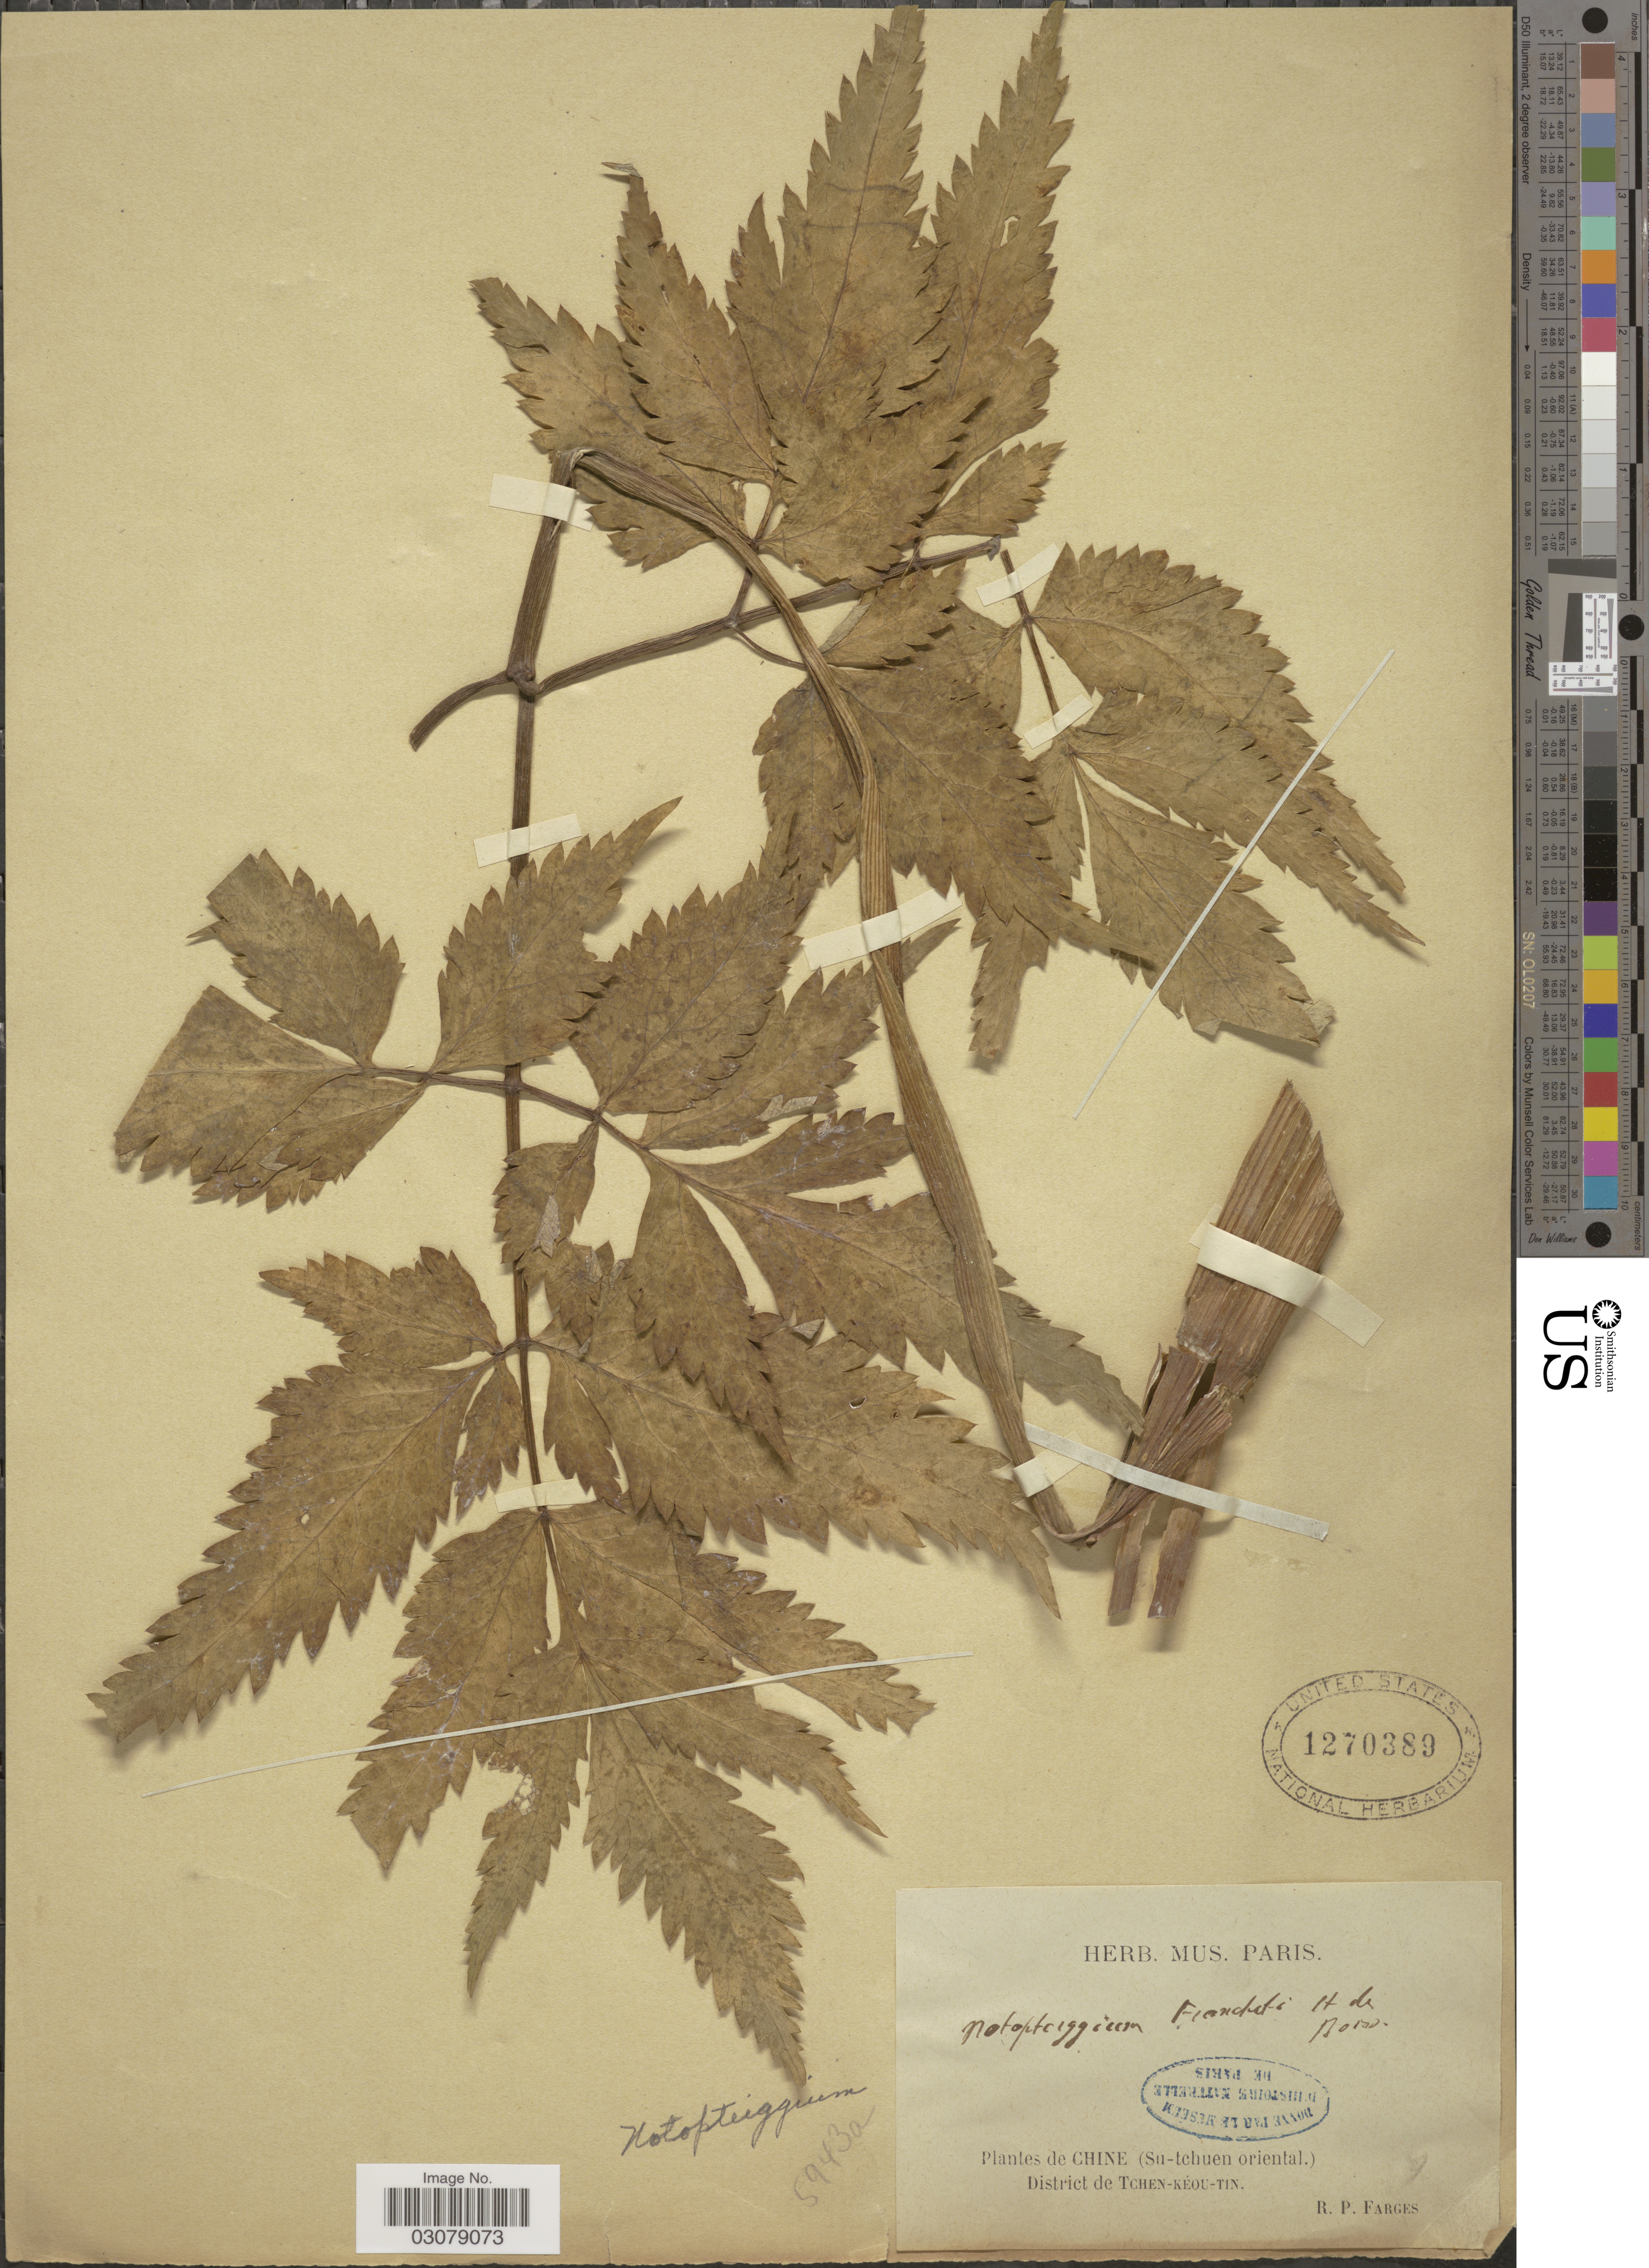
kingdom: Plantae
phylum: Tracheophyta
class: Magnoliopsida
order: Apiales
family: Apiaceae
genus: Notopterygium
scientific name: Notopterygium franchetii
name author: H. Boissieu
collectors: R. Farges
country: China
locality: (Su-tchuen oriental.) District de Tchen-Kéou-Tin.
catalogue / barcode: US 1270389